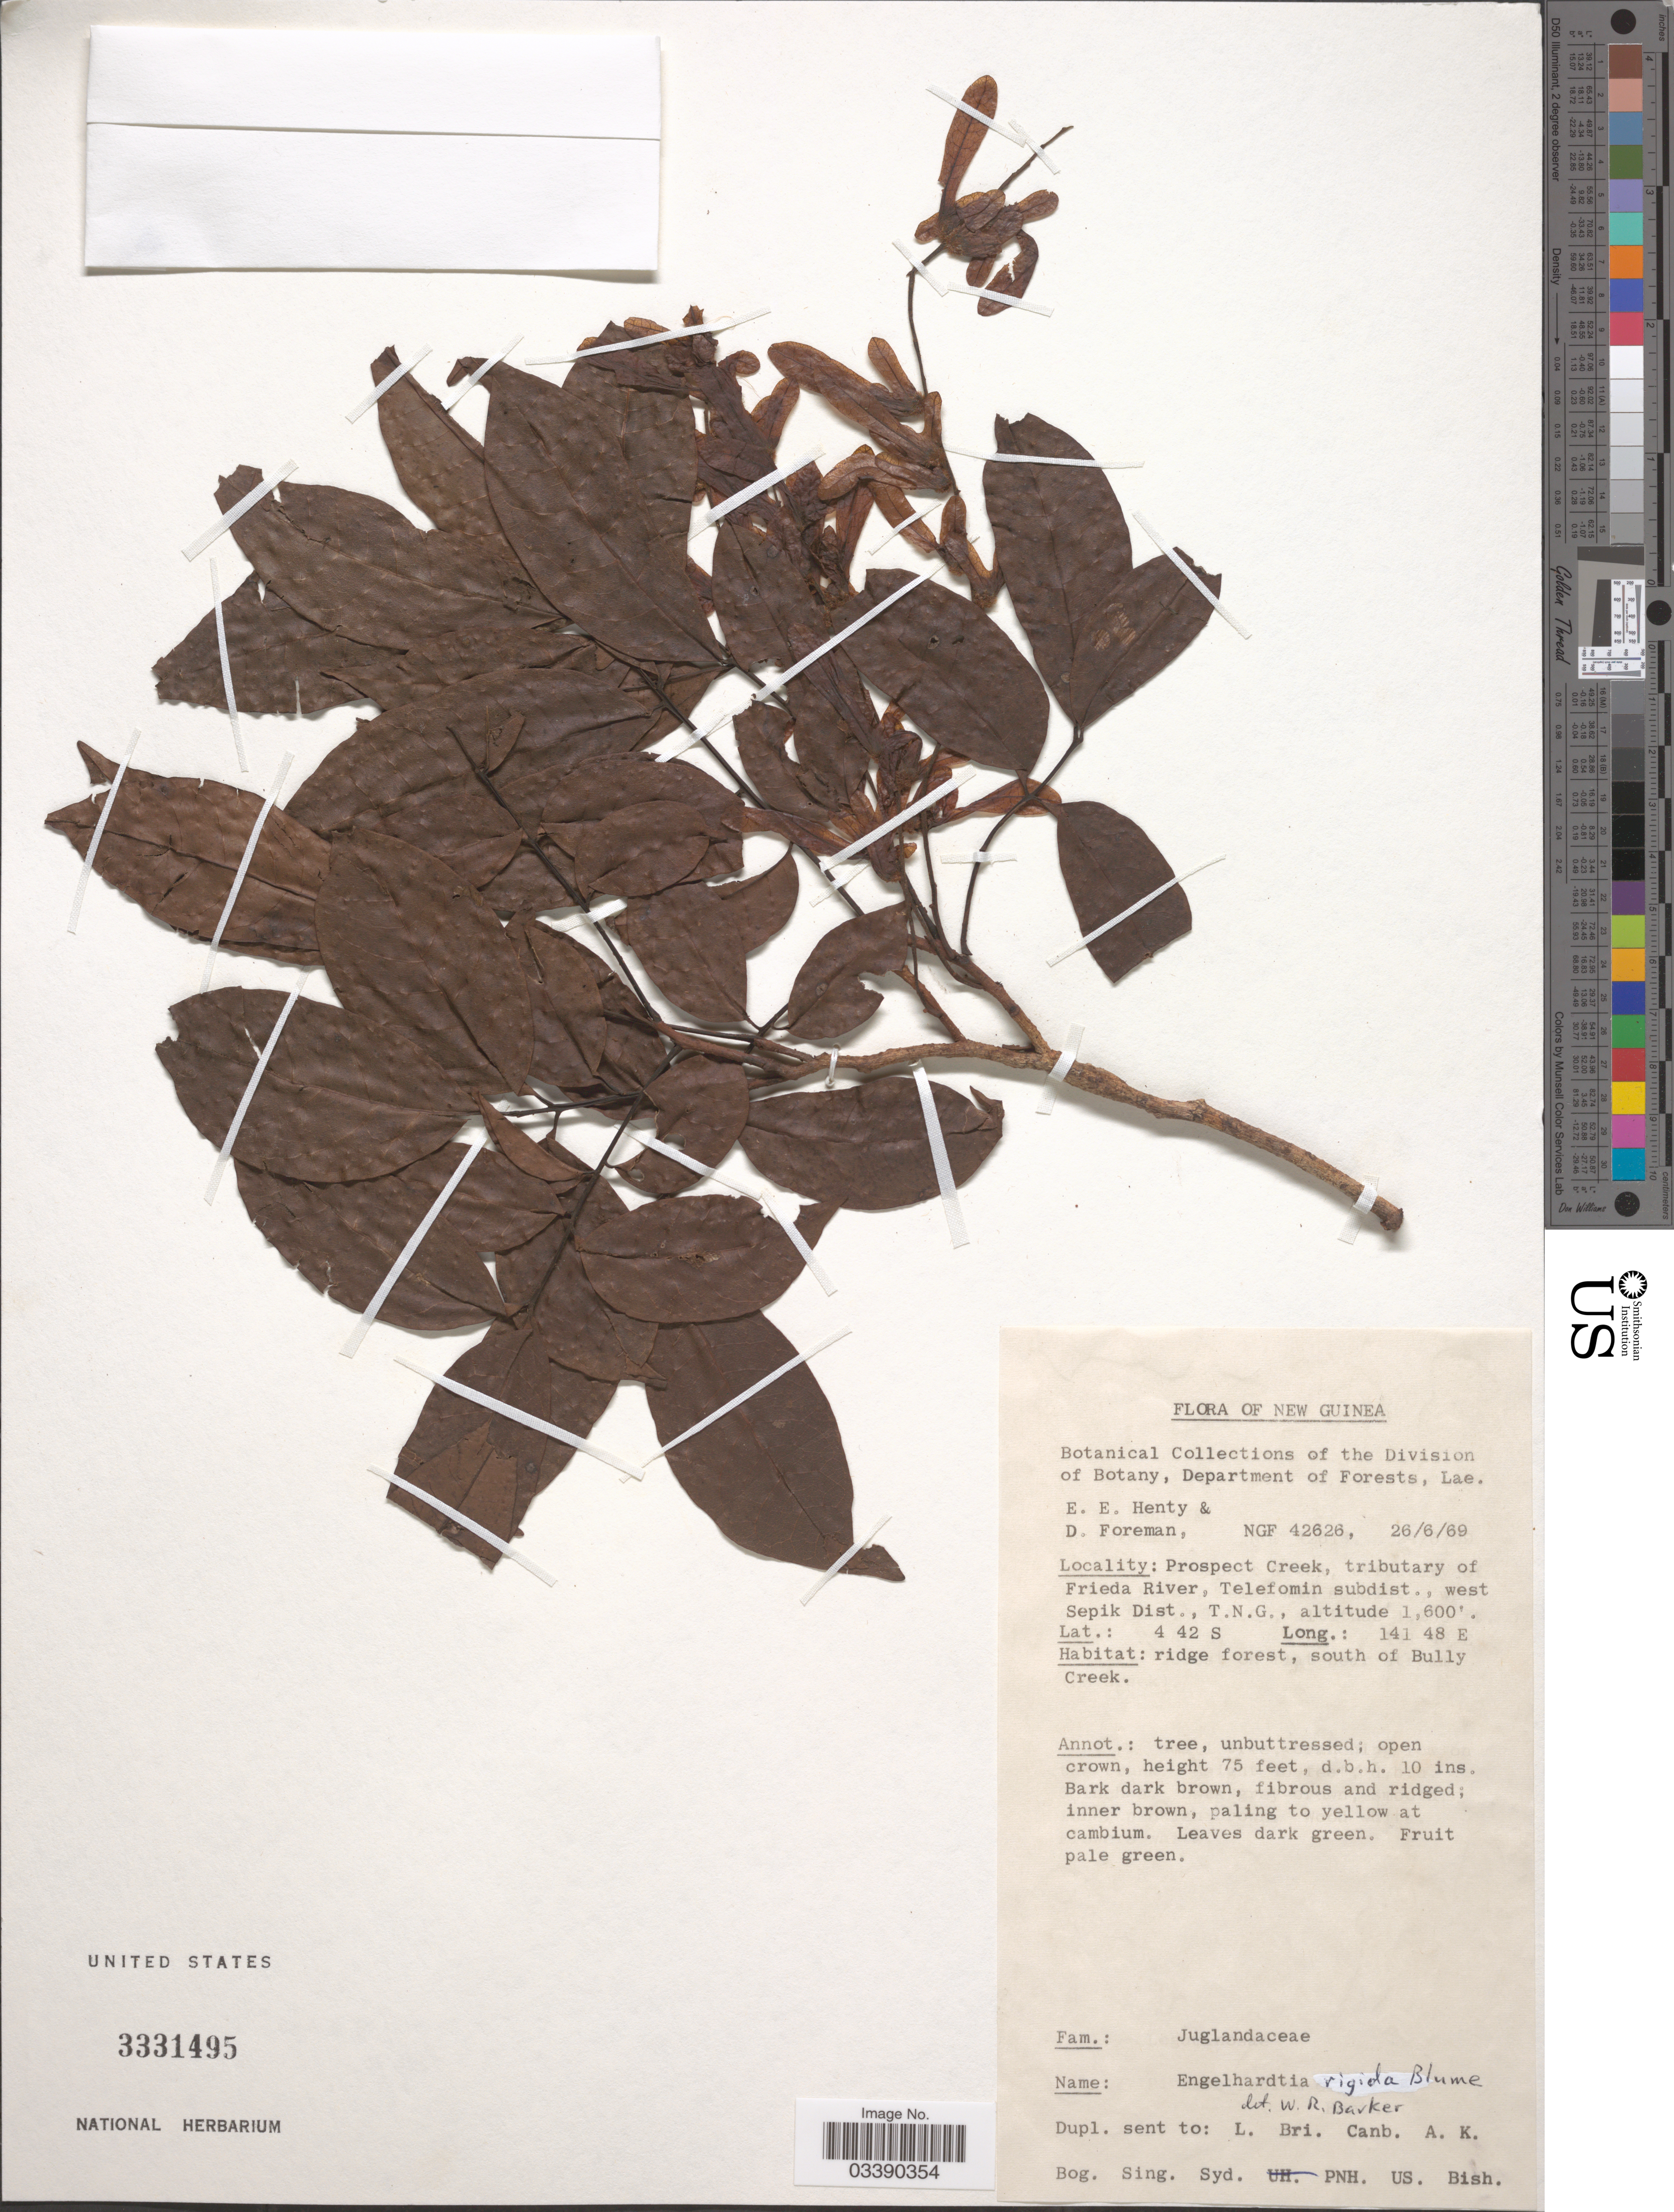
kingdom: Plantae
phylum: Tracheophyta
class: Magnoliopsida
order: Fagales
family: Juglandaceae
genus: Engelhardia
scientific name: Engelhardia rigida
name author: Blume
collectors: E. Henty & D. Foreman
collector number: NGF 42626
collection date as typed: Transcribed d/m/y: 26/6/69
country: Papua New Guinea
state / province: Sandaun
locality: New Guinea. Prospect Creek, tributary of Frieda River, Telefomin subdist., west Sepik Dist., T.N.G.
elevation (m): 488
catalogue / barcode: US 3331495